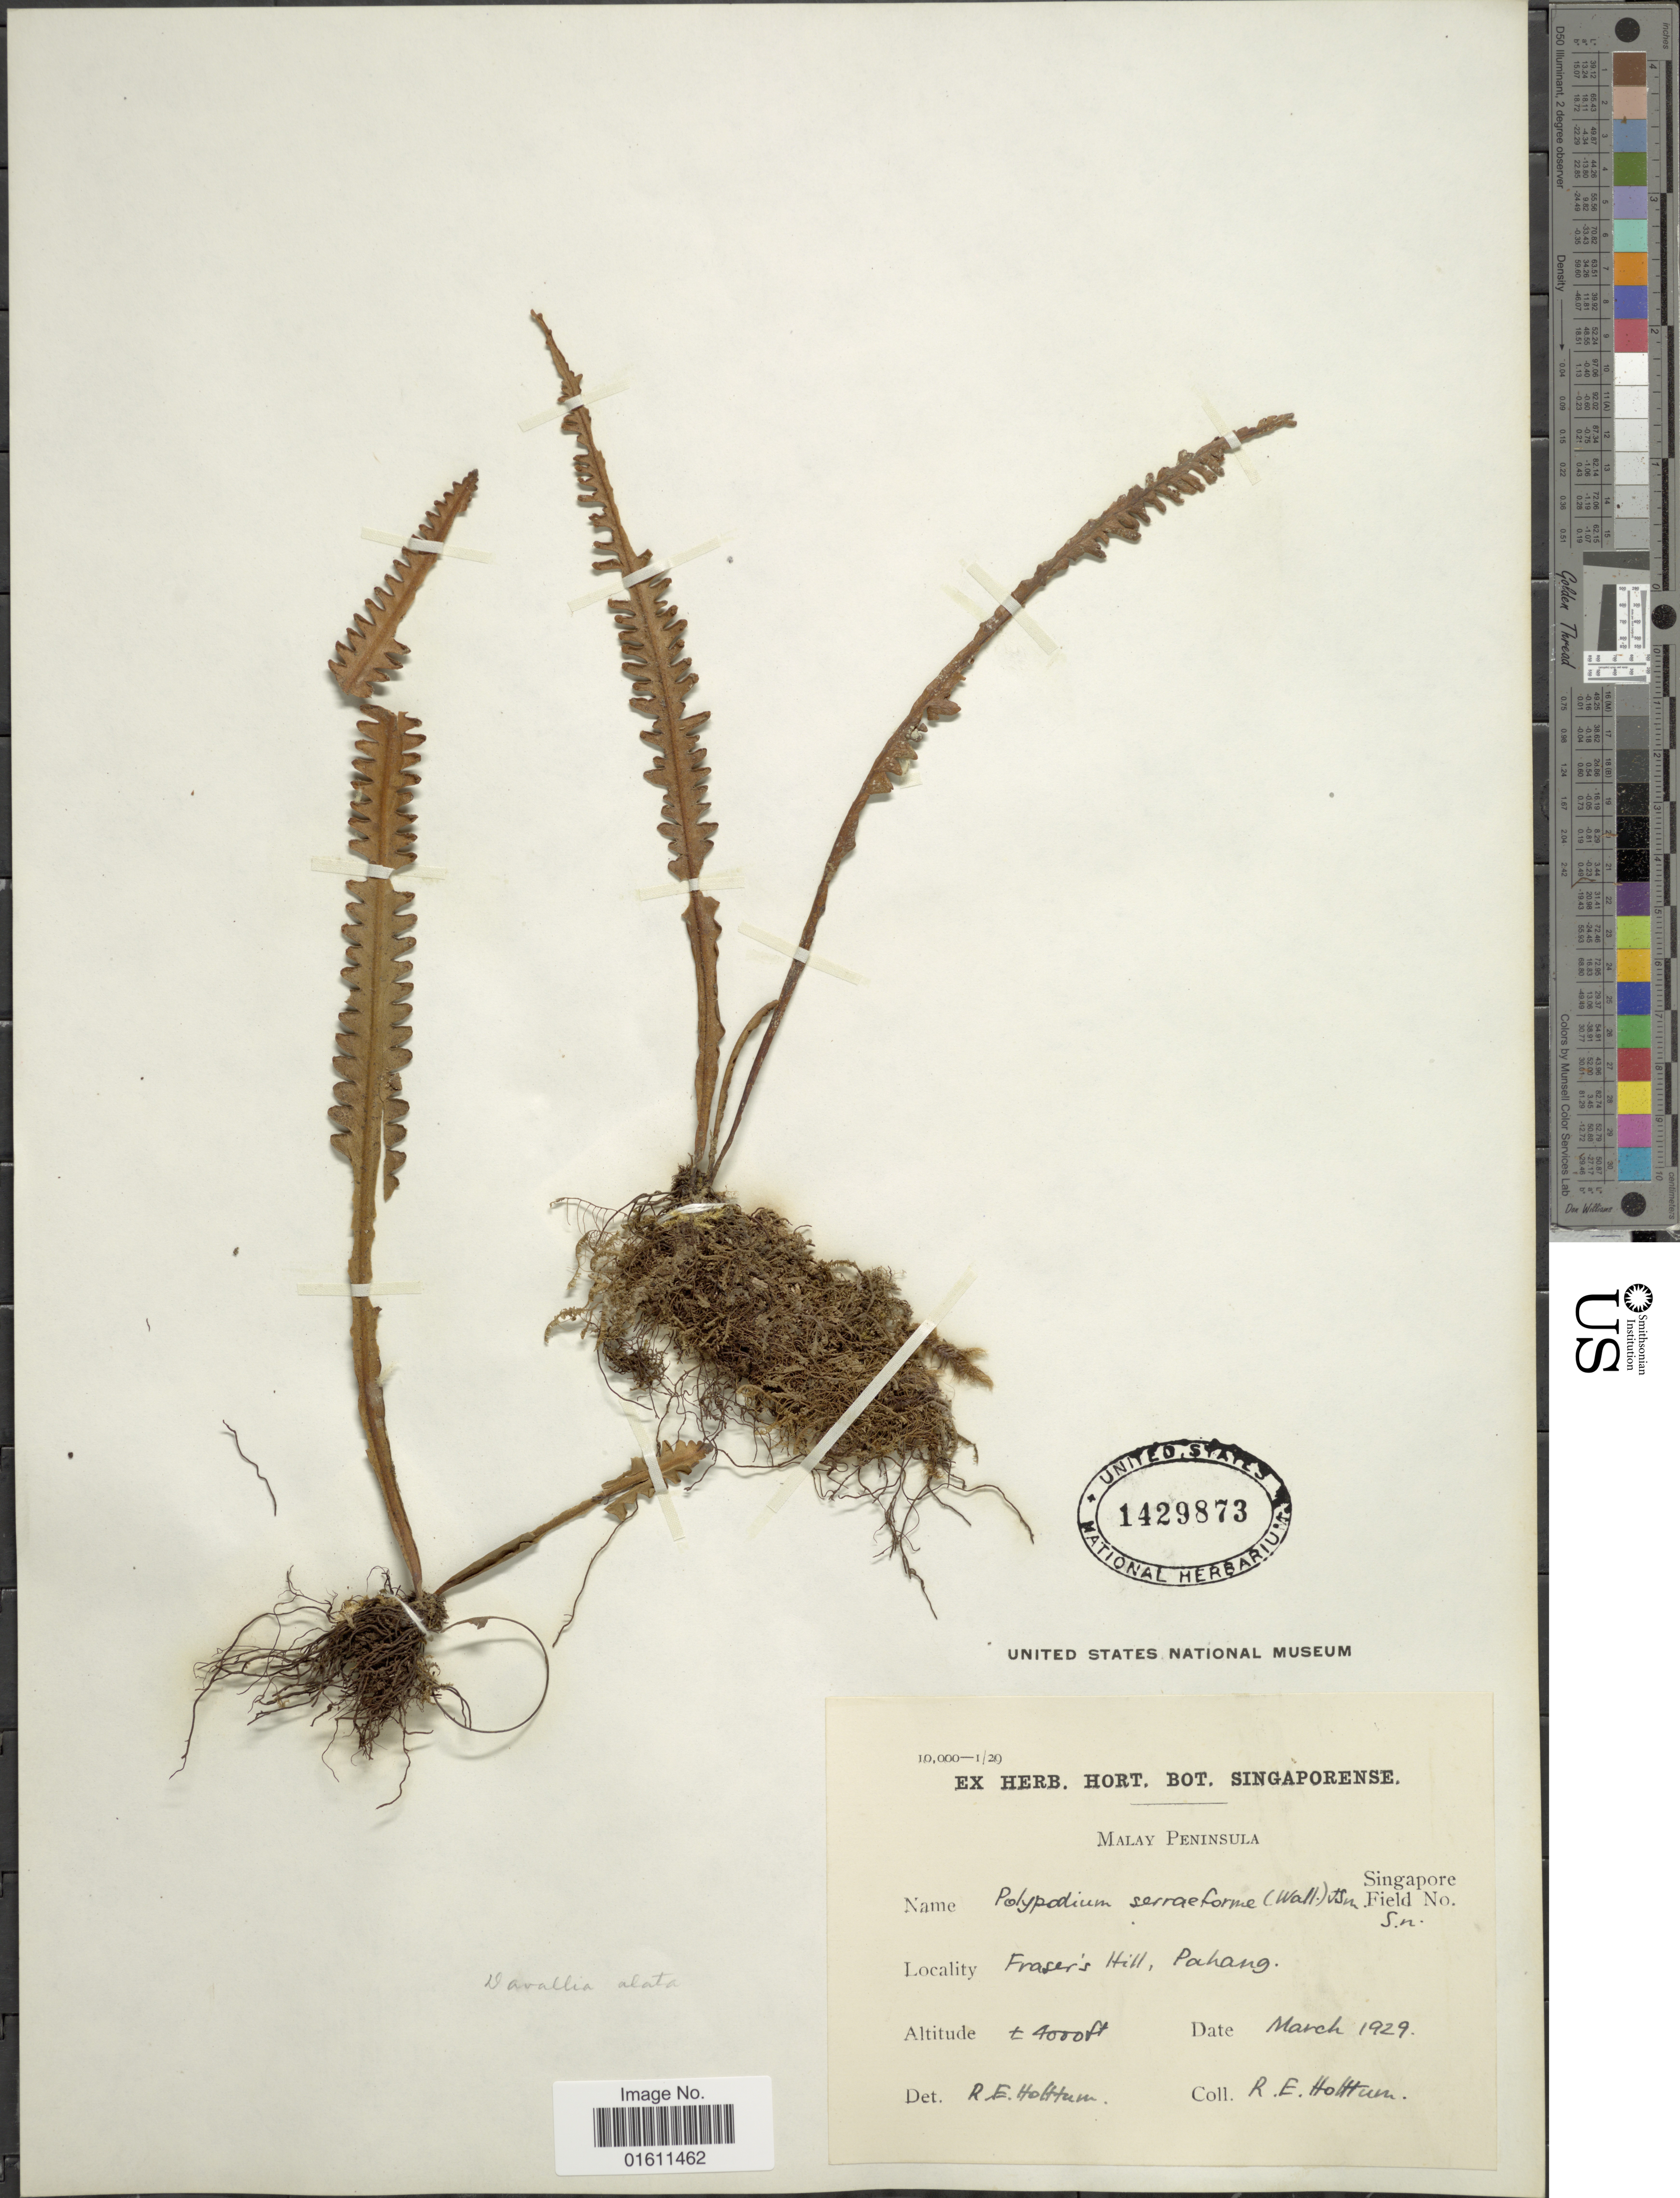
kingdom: Plantae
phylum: Tracheophyta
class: Polypodiopsida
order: Polypodiales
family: Polypodiaceae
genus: Prosaptia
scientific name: Prosaptia emersonii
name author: (Hook. & Grev.) C. Presl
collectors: R. E. Holttum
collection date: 1929-03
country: Malaysia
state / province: Pahang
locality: Malay Peninsula, Fraser's Hill, Pahang.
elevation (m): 1219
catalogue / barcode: US 1429873